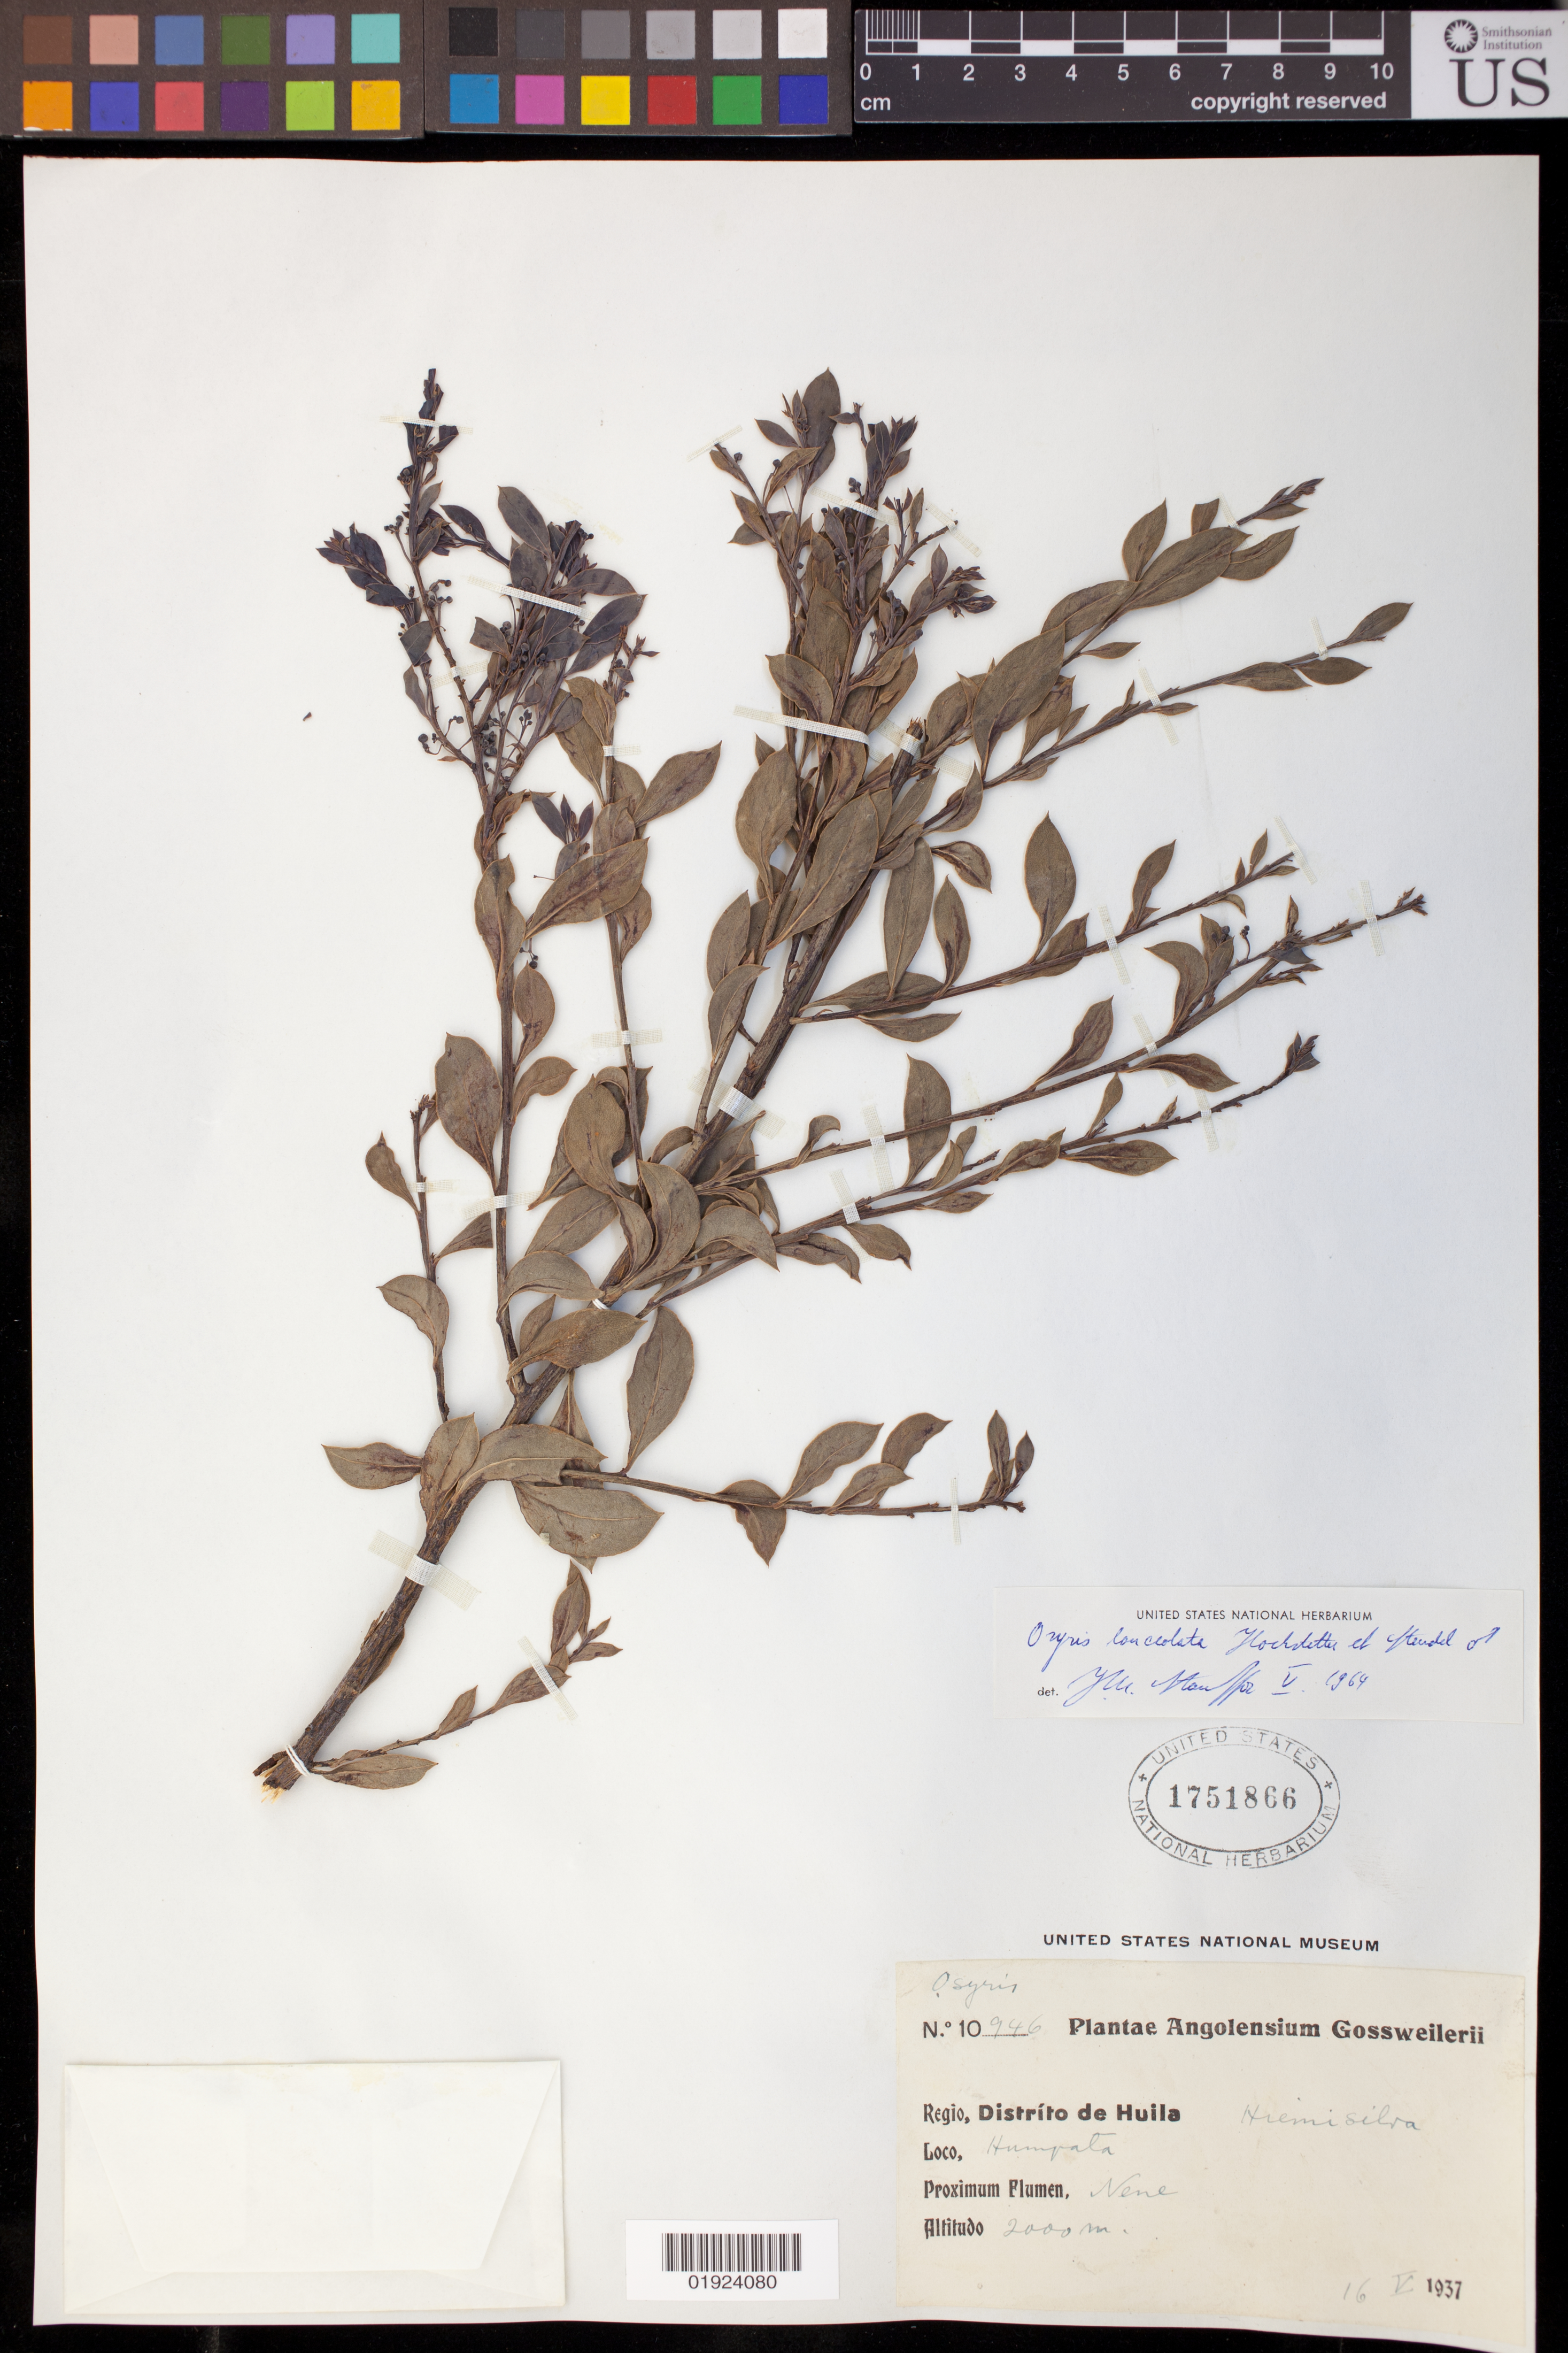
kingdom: Plantae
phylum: Tracheophyta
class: Magnoliopsida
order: Santalales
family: Santalaceae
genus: Osyris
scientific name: Osyris quadripartita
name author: Salzm. ex Decne.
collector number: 946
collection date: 1937-05-16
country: Angola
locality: Humpata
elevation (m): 2000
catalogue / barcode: US 1751866